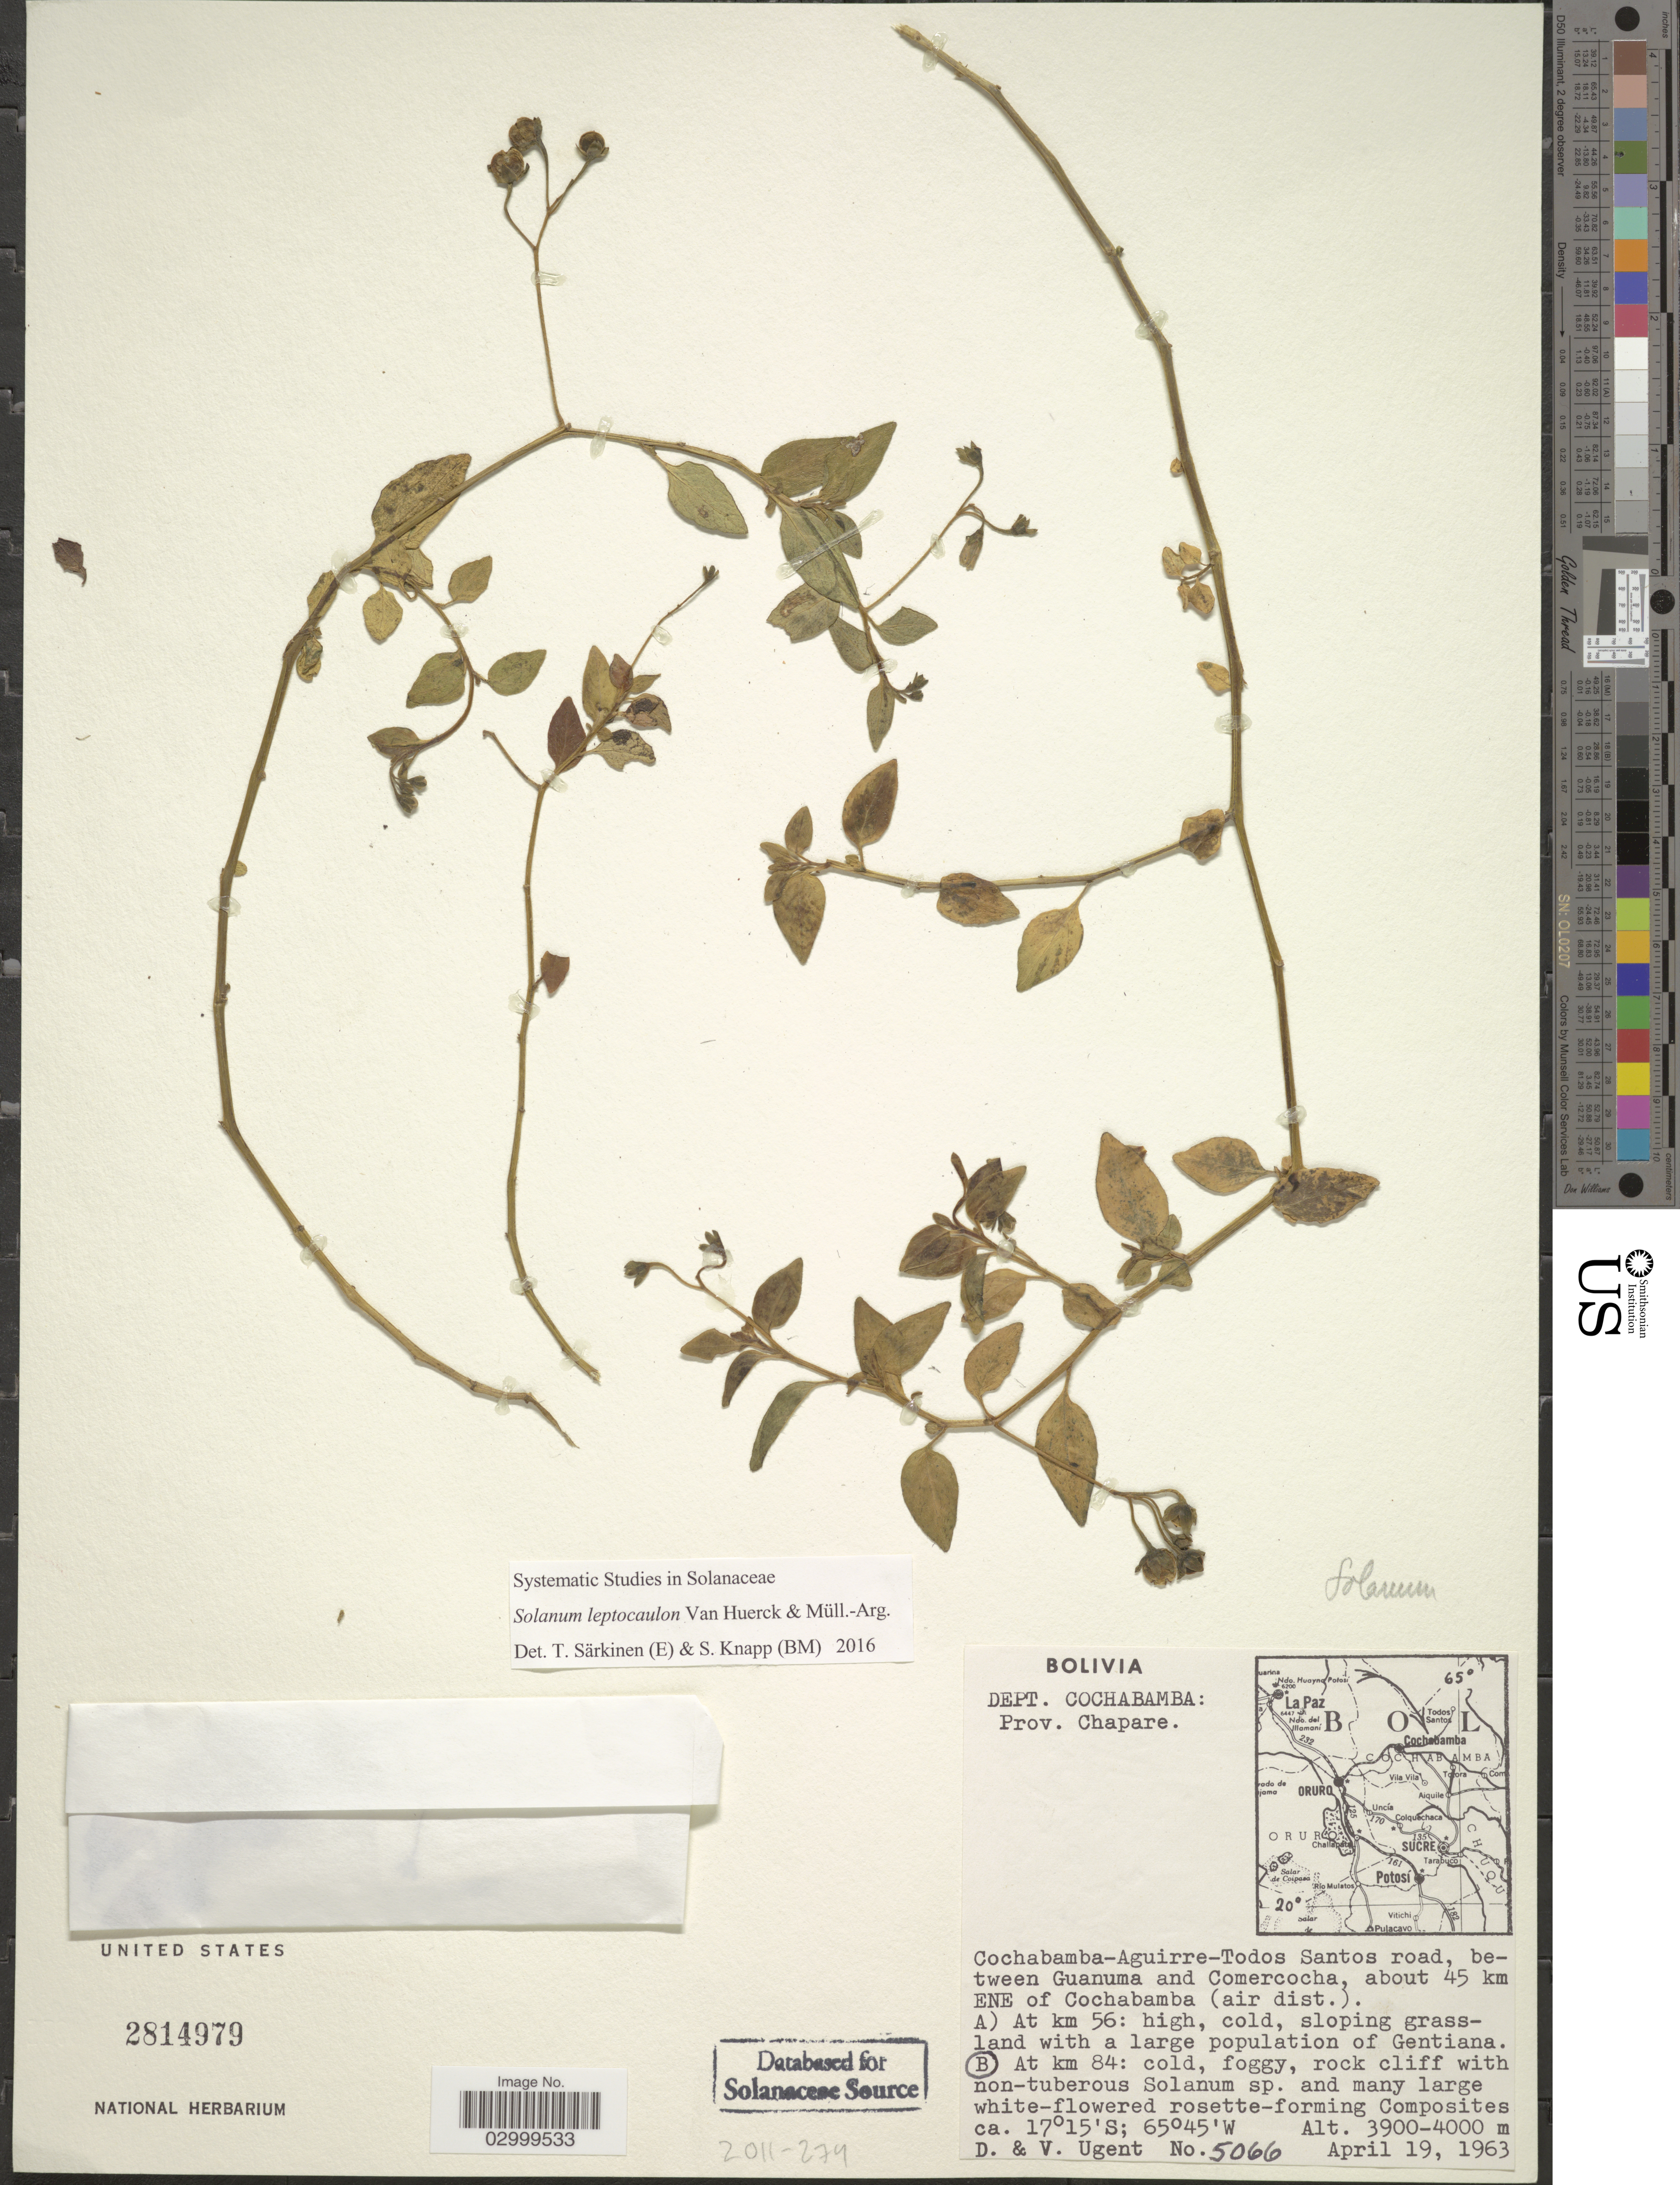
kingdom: Plantae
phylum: Tracheophyta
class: Magnoliopsida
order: Solanales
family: Solanaceae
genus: Solanum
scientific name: Solanum leptocaulon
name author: Van Heurck & Müll. Arg.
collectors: D. Ugent & V. Ugent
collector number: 5066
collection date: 1963-04-19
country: Bolivia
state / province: Cochabamba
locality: Dept. Cochabamba: Prov. Chapare. Cochabamba-Aguirre-Todos Santos road, between Guanuma and Comercocha, about 45 km ENE of Cochabamba (air dist.). At km 84.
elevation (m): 3900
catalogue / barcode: US 2814979